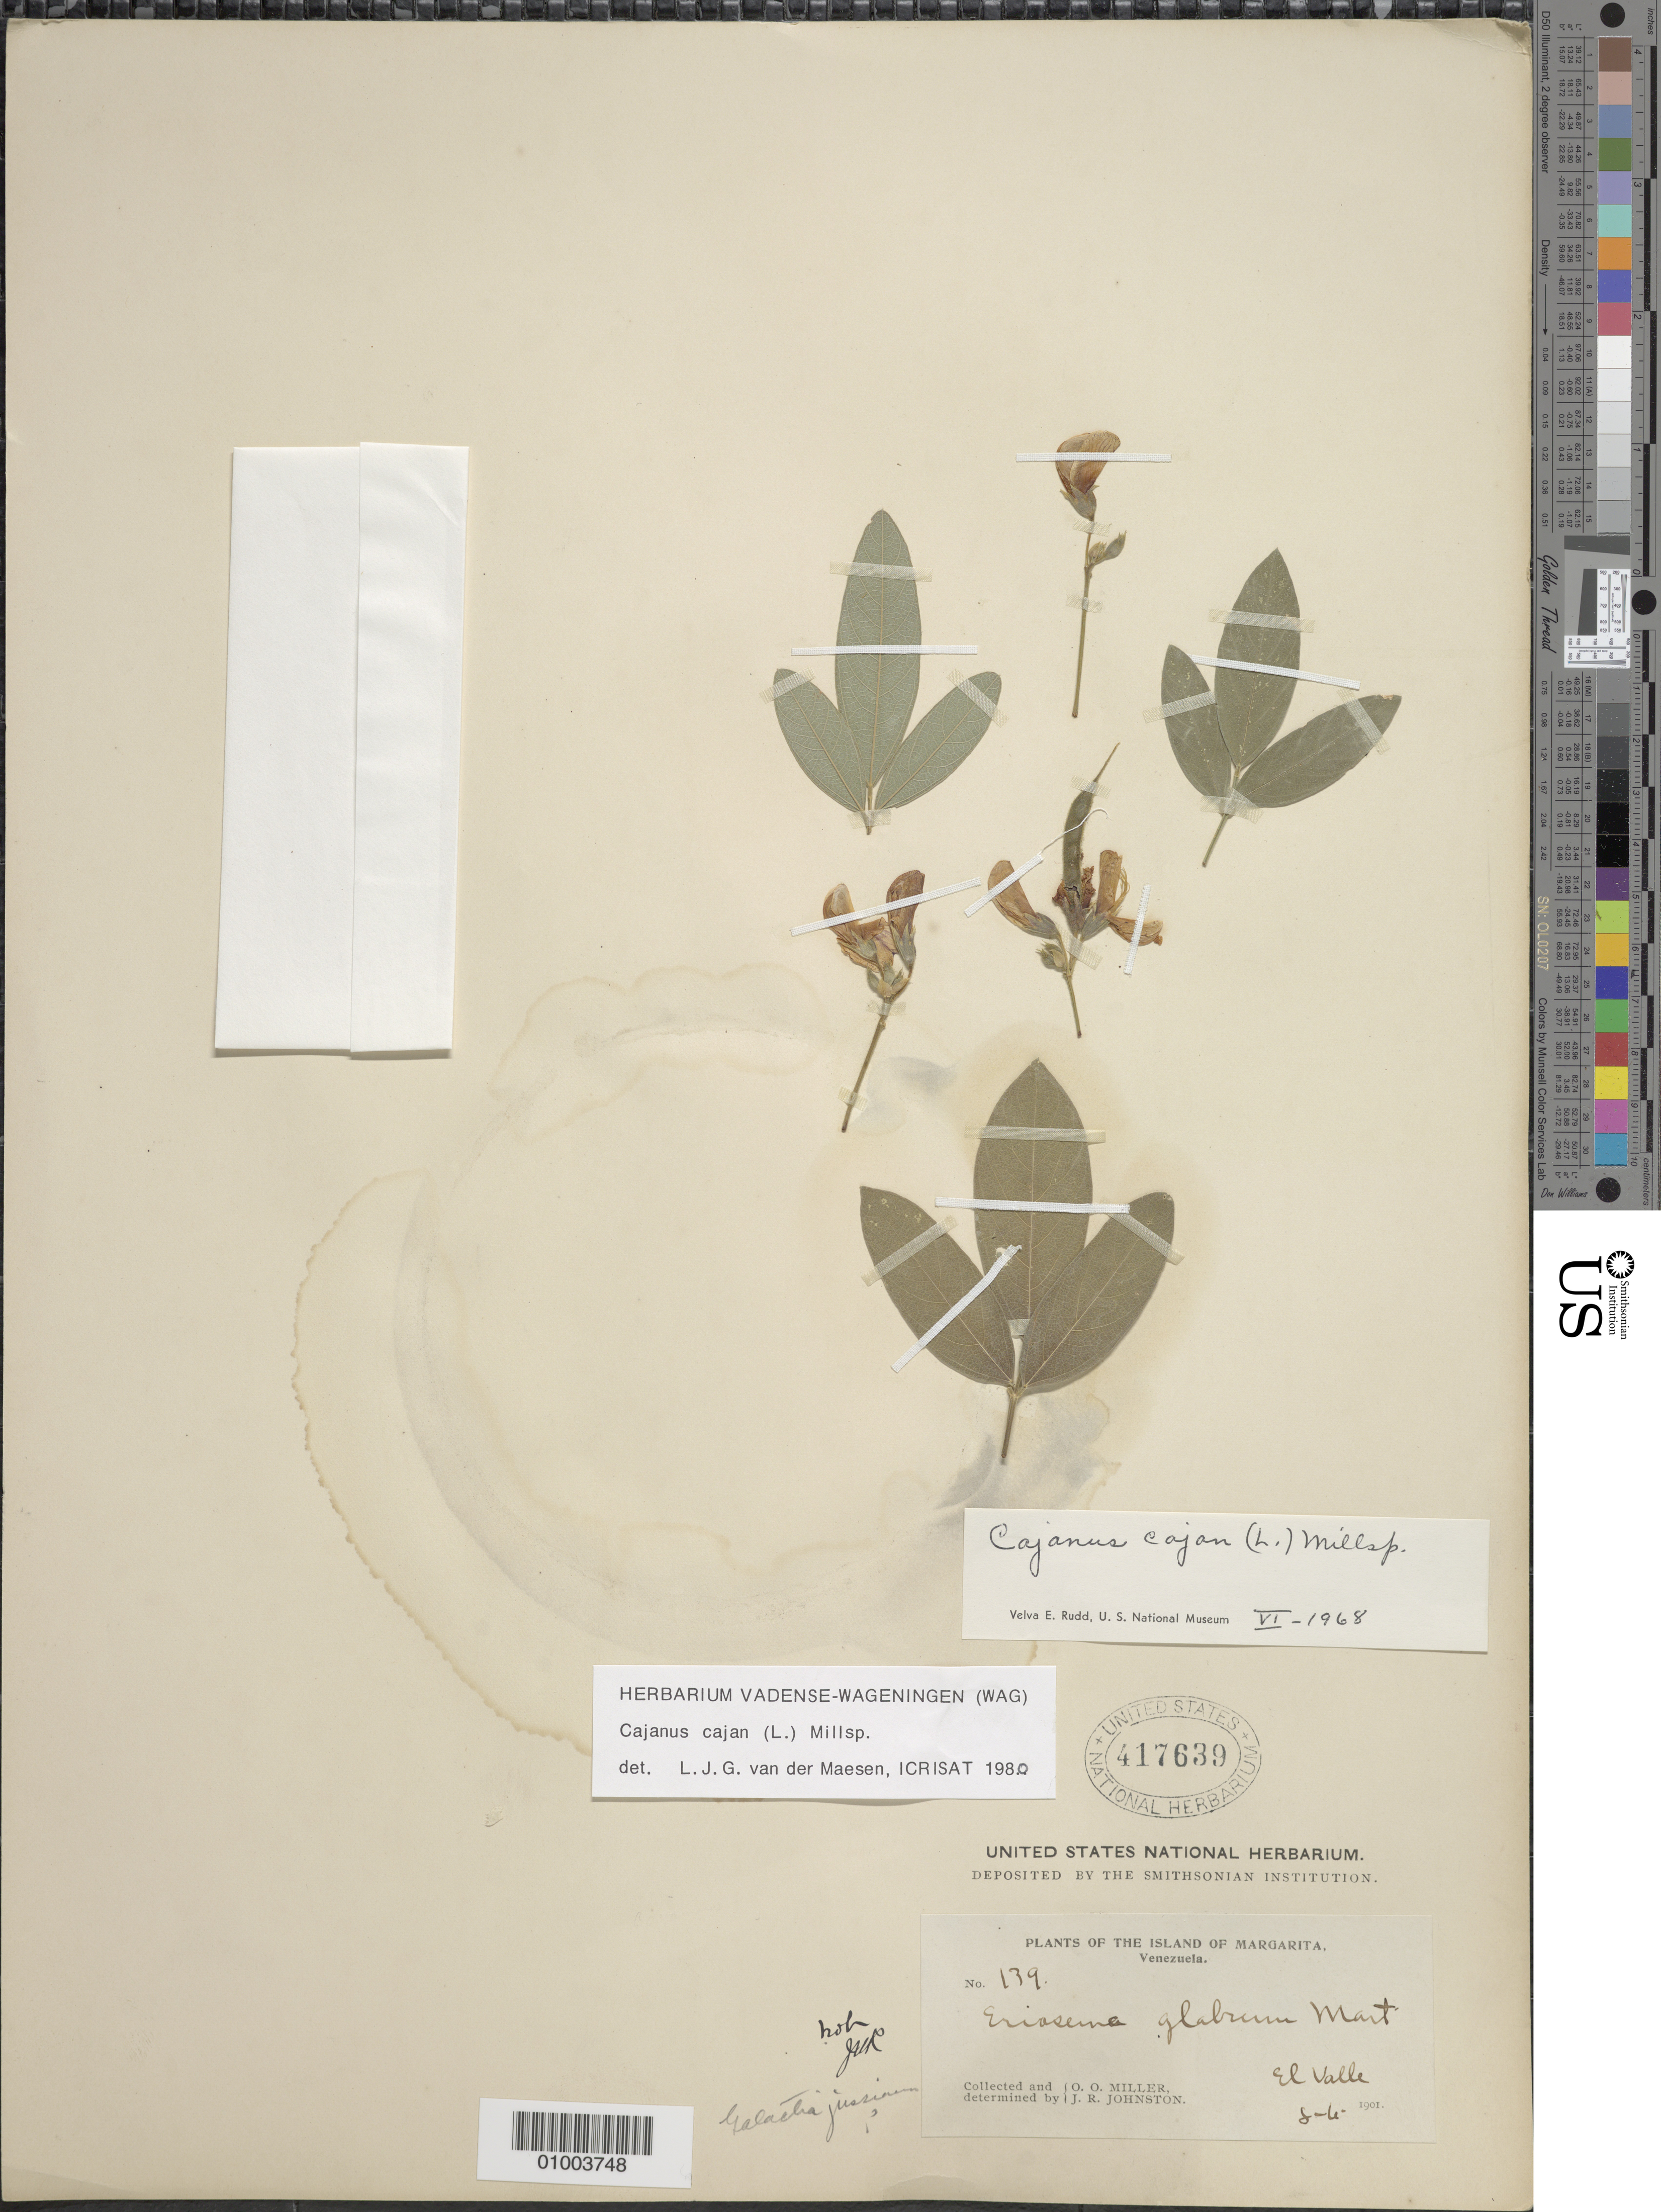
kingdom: Plantae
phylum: Tracheophyta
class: Magnoliopsida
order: Fabales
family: Fabaceae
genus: Cajanus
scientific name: Cajanus cajan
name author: (L.) Huth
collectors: O. O. Miller & J. Johnston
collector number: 139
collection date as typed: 08 Jun 1901 or 06 Aug 1901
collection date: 1901-06-08 or 1901-08-06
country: Venezuela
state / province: Nueva Esparta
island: Margarita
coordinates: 0 N, 0 E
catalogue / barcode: US 417639